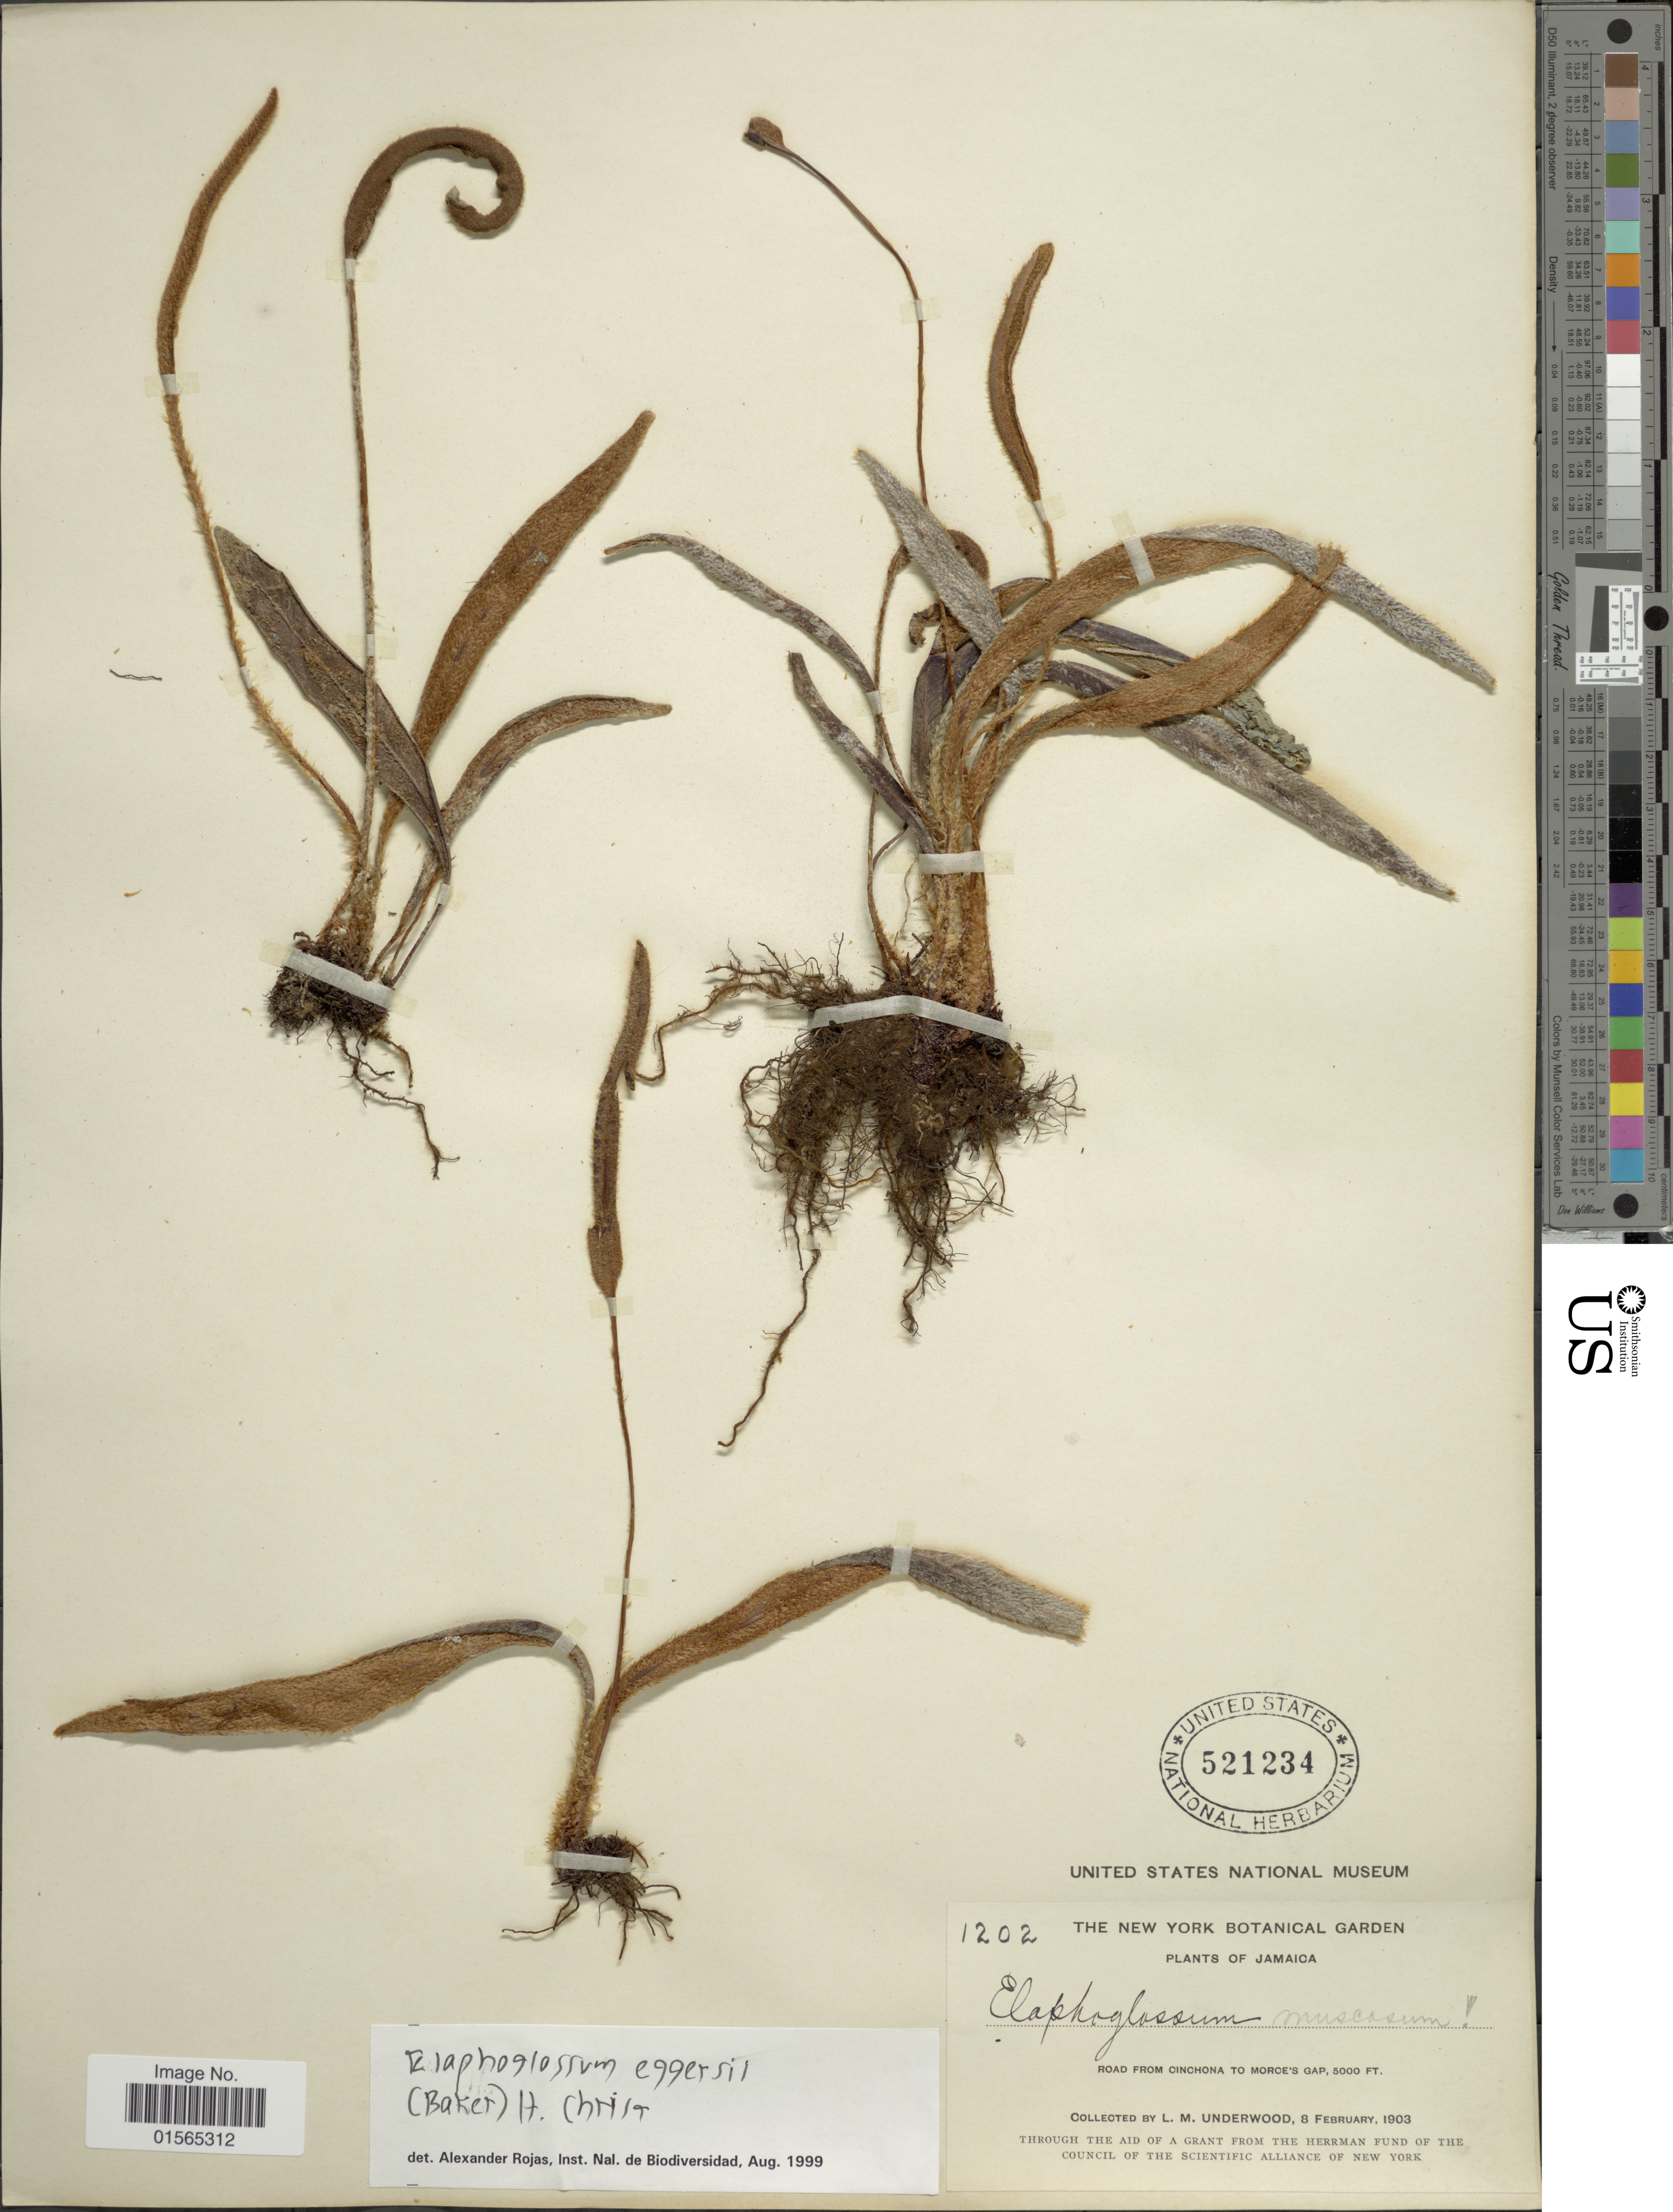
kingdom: Plantae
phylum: Tracheophyta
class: Polypodiopsida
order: Polypodiales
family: Dryopteridaceae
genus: Elaphoglossum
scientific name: Elaphoglossum eggersii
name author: (Baker) Christ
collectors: L. M. Underwood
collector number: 1202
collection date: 1903-02-08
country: Jamaica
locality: Road from Cinchona to Morce's Gap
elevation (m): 1524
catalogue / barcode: US 521234